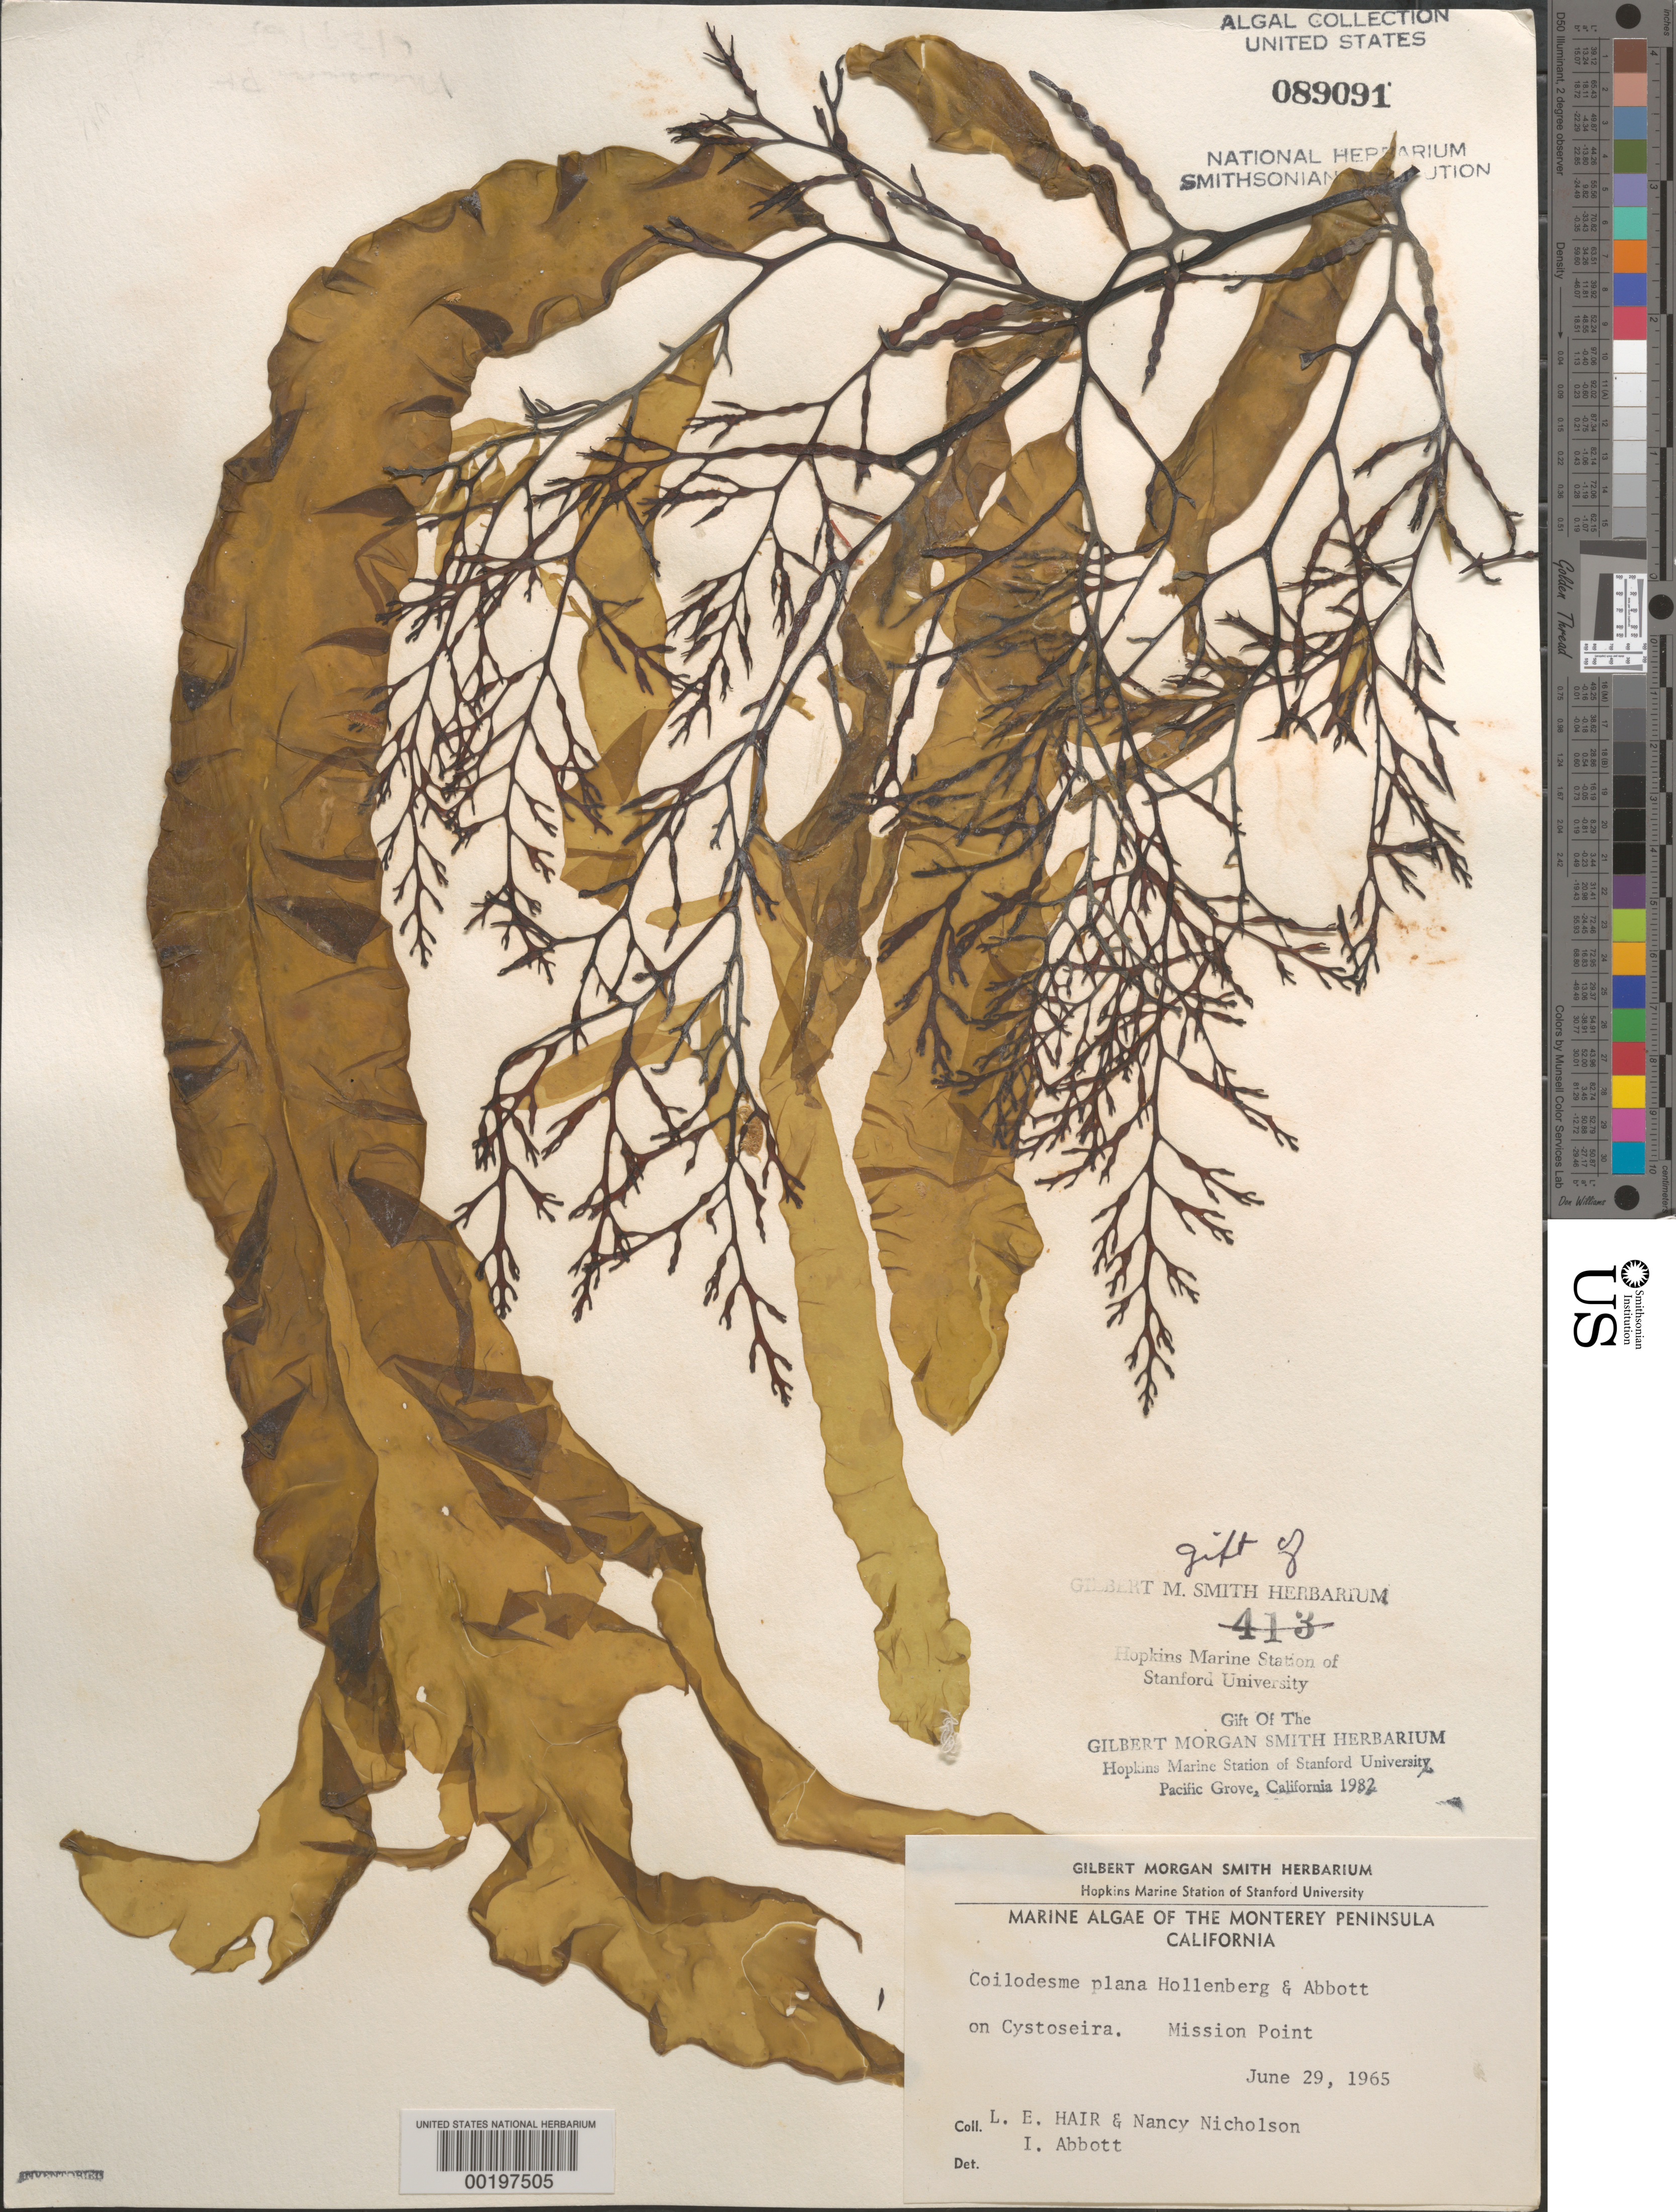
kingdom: Chromista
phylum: Ochrophyta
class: Phaeophyceae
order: Ectocarpales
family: Chordariaceae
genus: Coilodesme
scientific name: Coilodesme plana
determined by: Abbott, Isabella A.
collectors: L. Hair & N. Nicholson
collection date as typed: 29 Jun 1965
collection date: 1965-06-29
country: United States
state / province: California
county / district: Monterey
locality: Mission Point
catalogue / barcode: US 89091